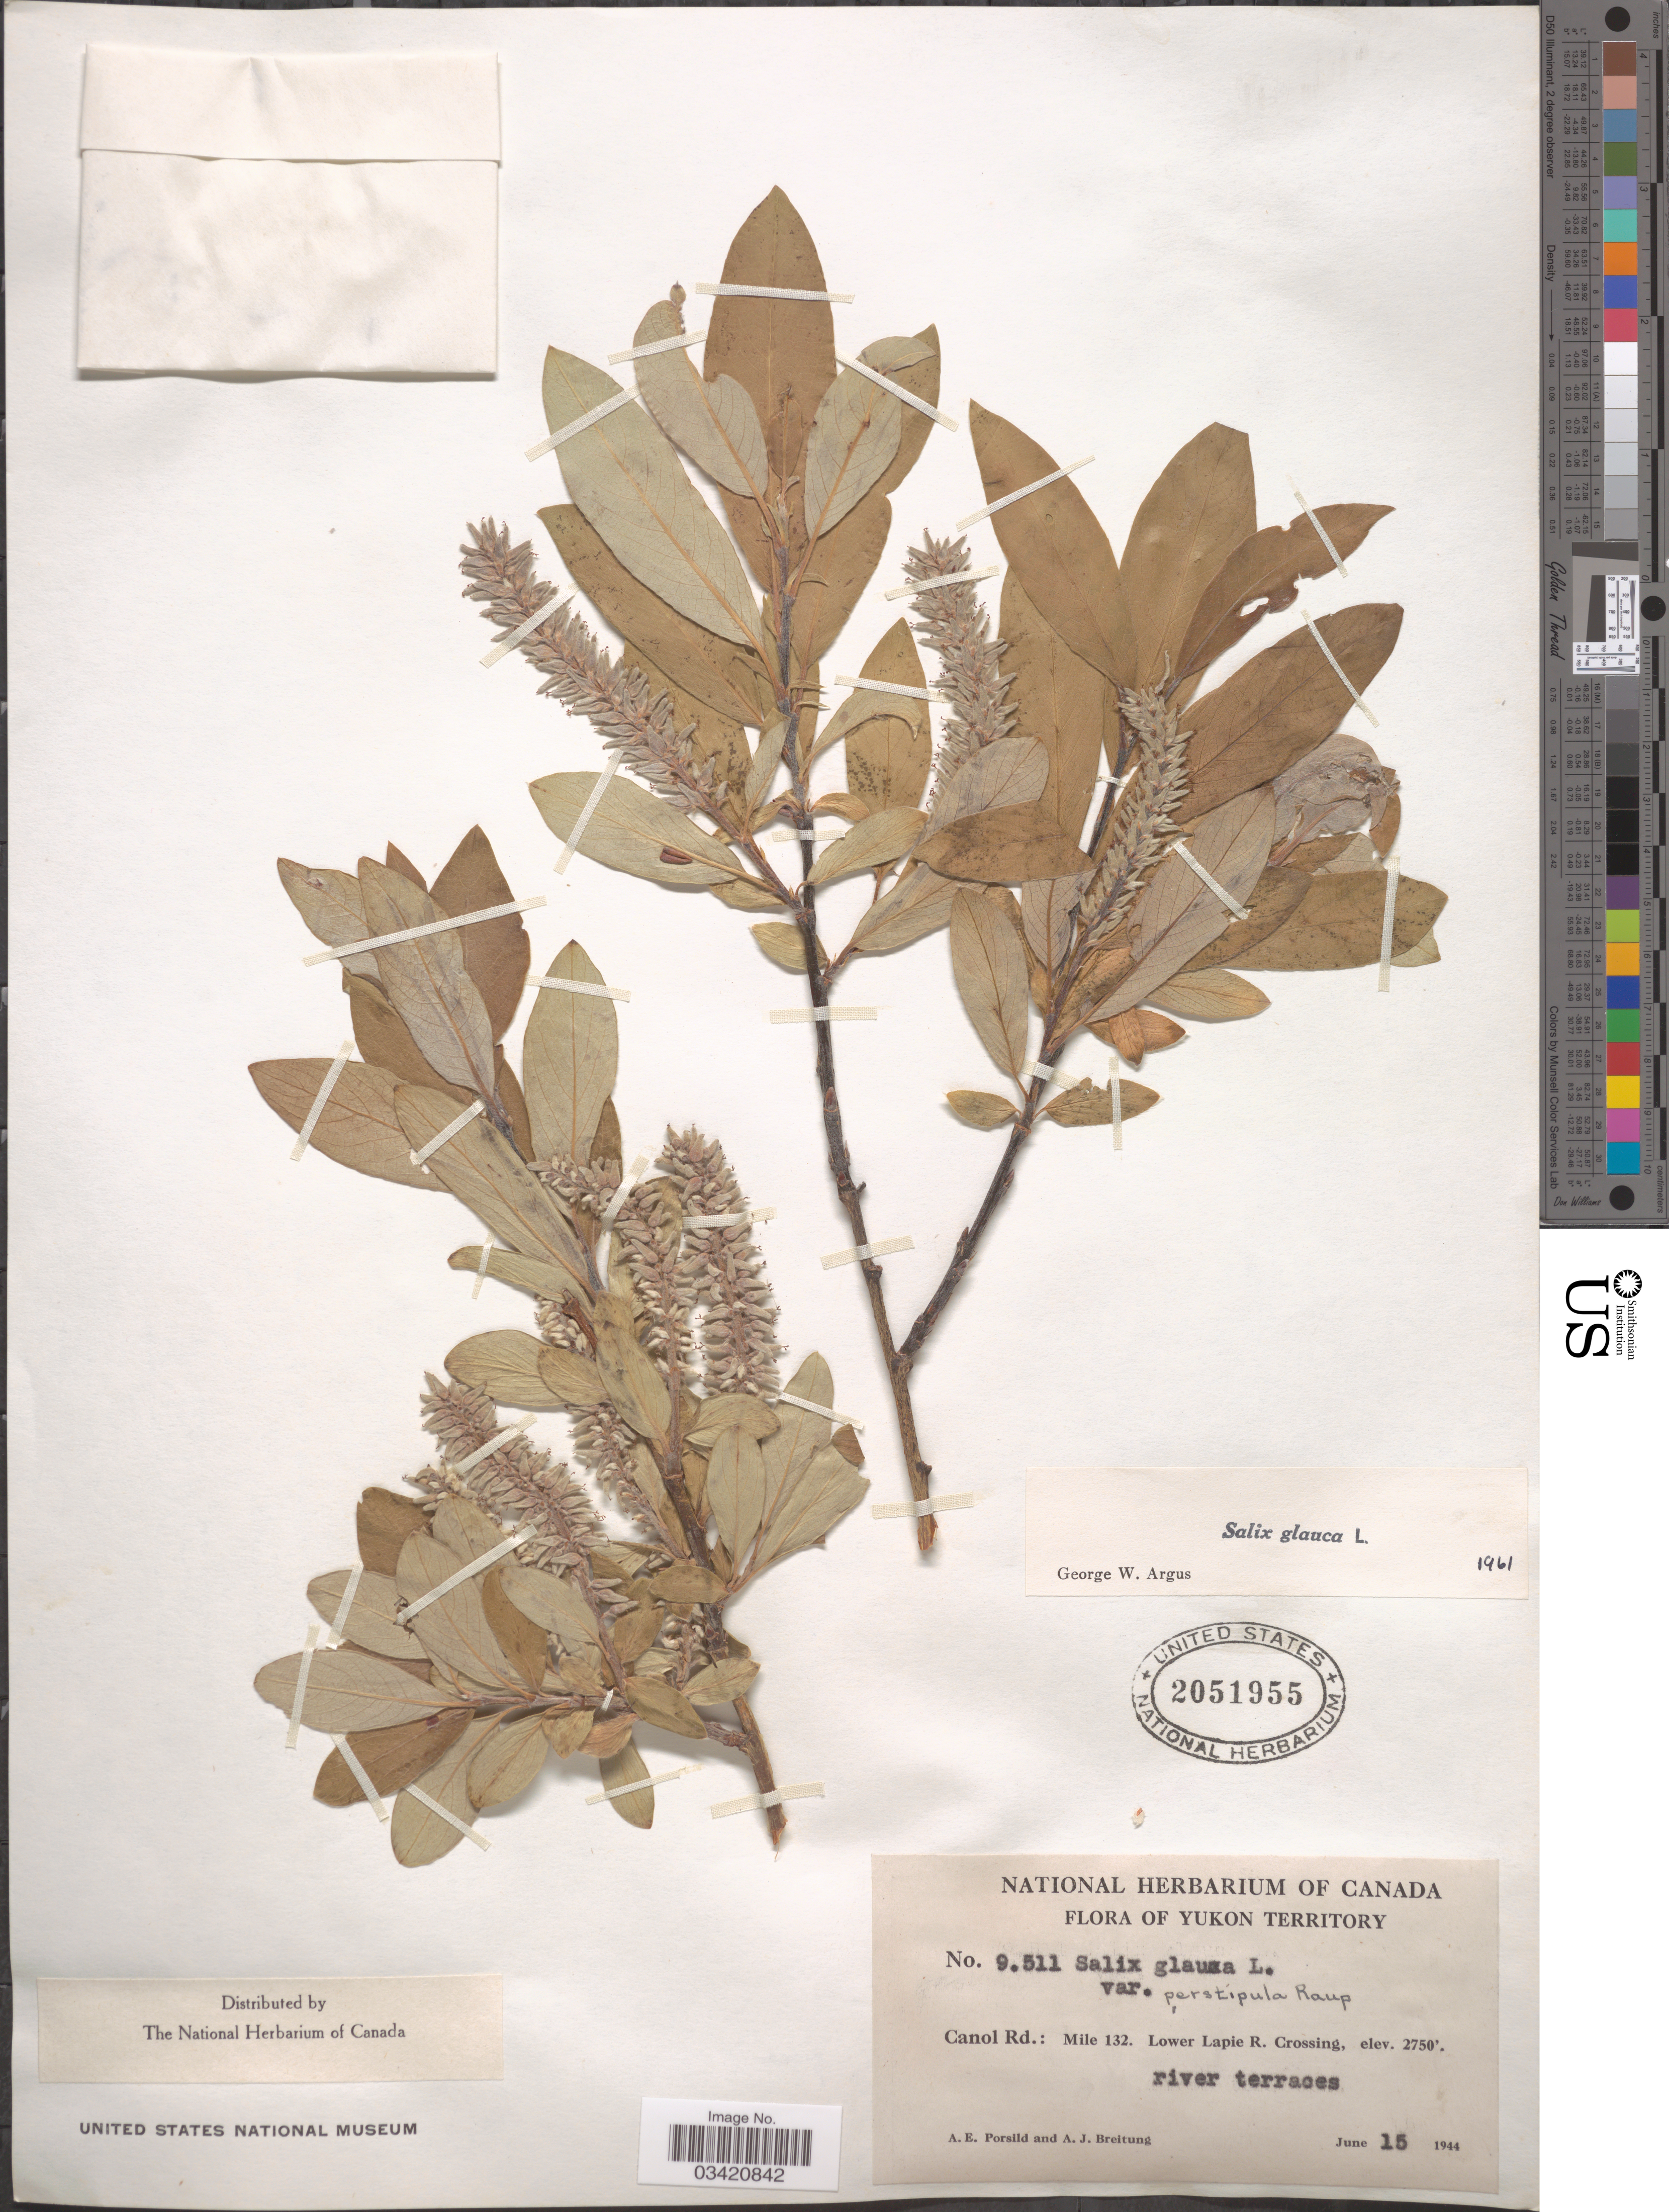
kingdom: Plantae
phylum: Tracheophyta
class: Magnoliopsida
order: Malpighiales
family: Salicaceae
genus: Salix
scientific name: Salix glauca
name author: L.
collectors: A. E. Porsild & A. Breitung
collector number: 9511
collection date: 1944-06-15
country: Canada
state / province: Yukon Territory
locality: Canol Rd.: Mile 132. Lower Lapie R. Crossing.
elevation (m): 838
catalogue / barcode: US 2051955